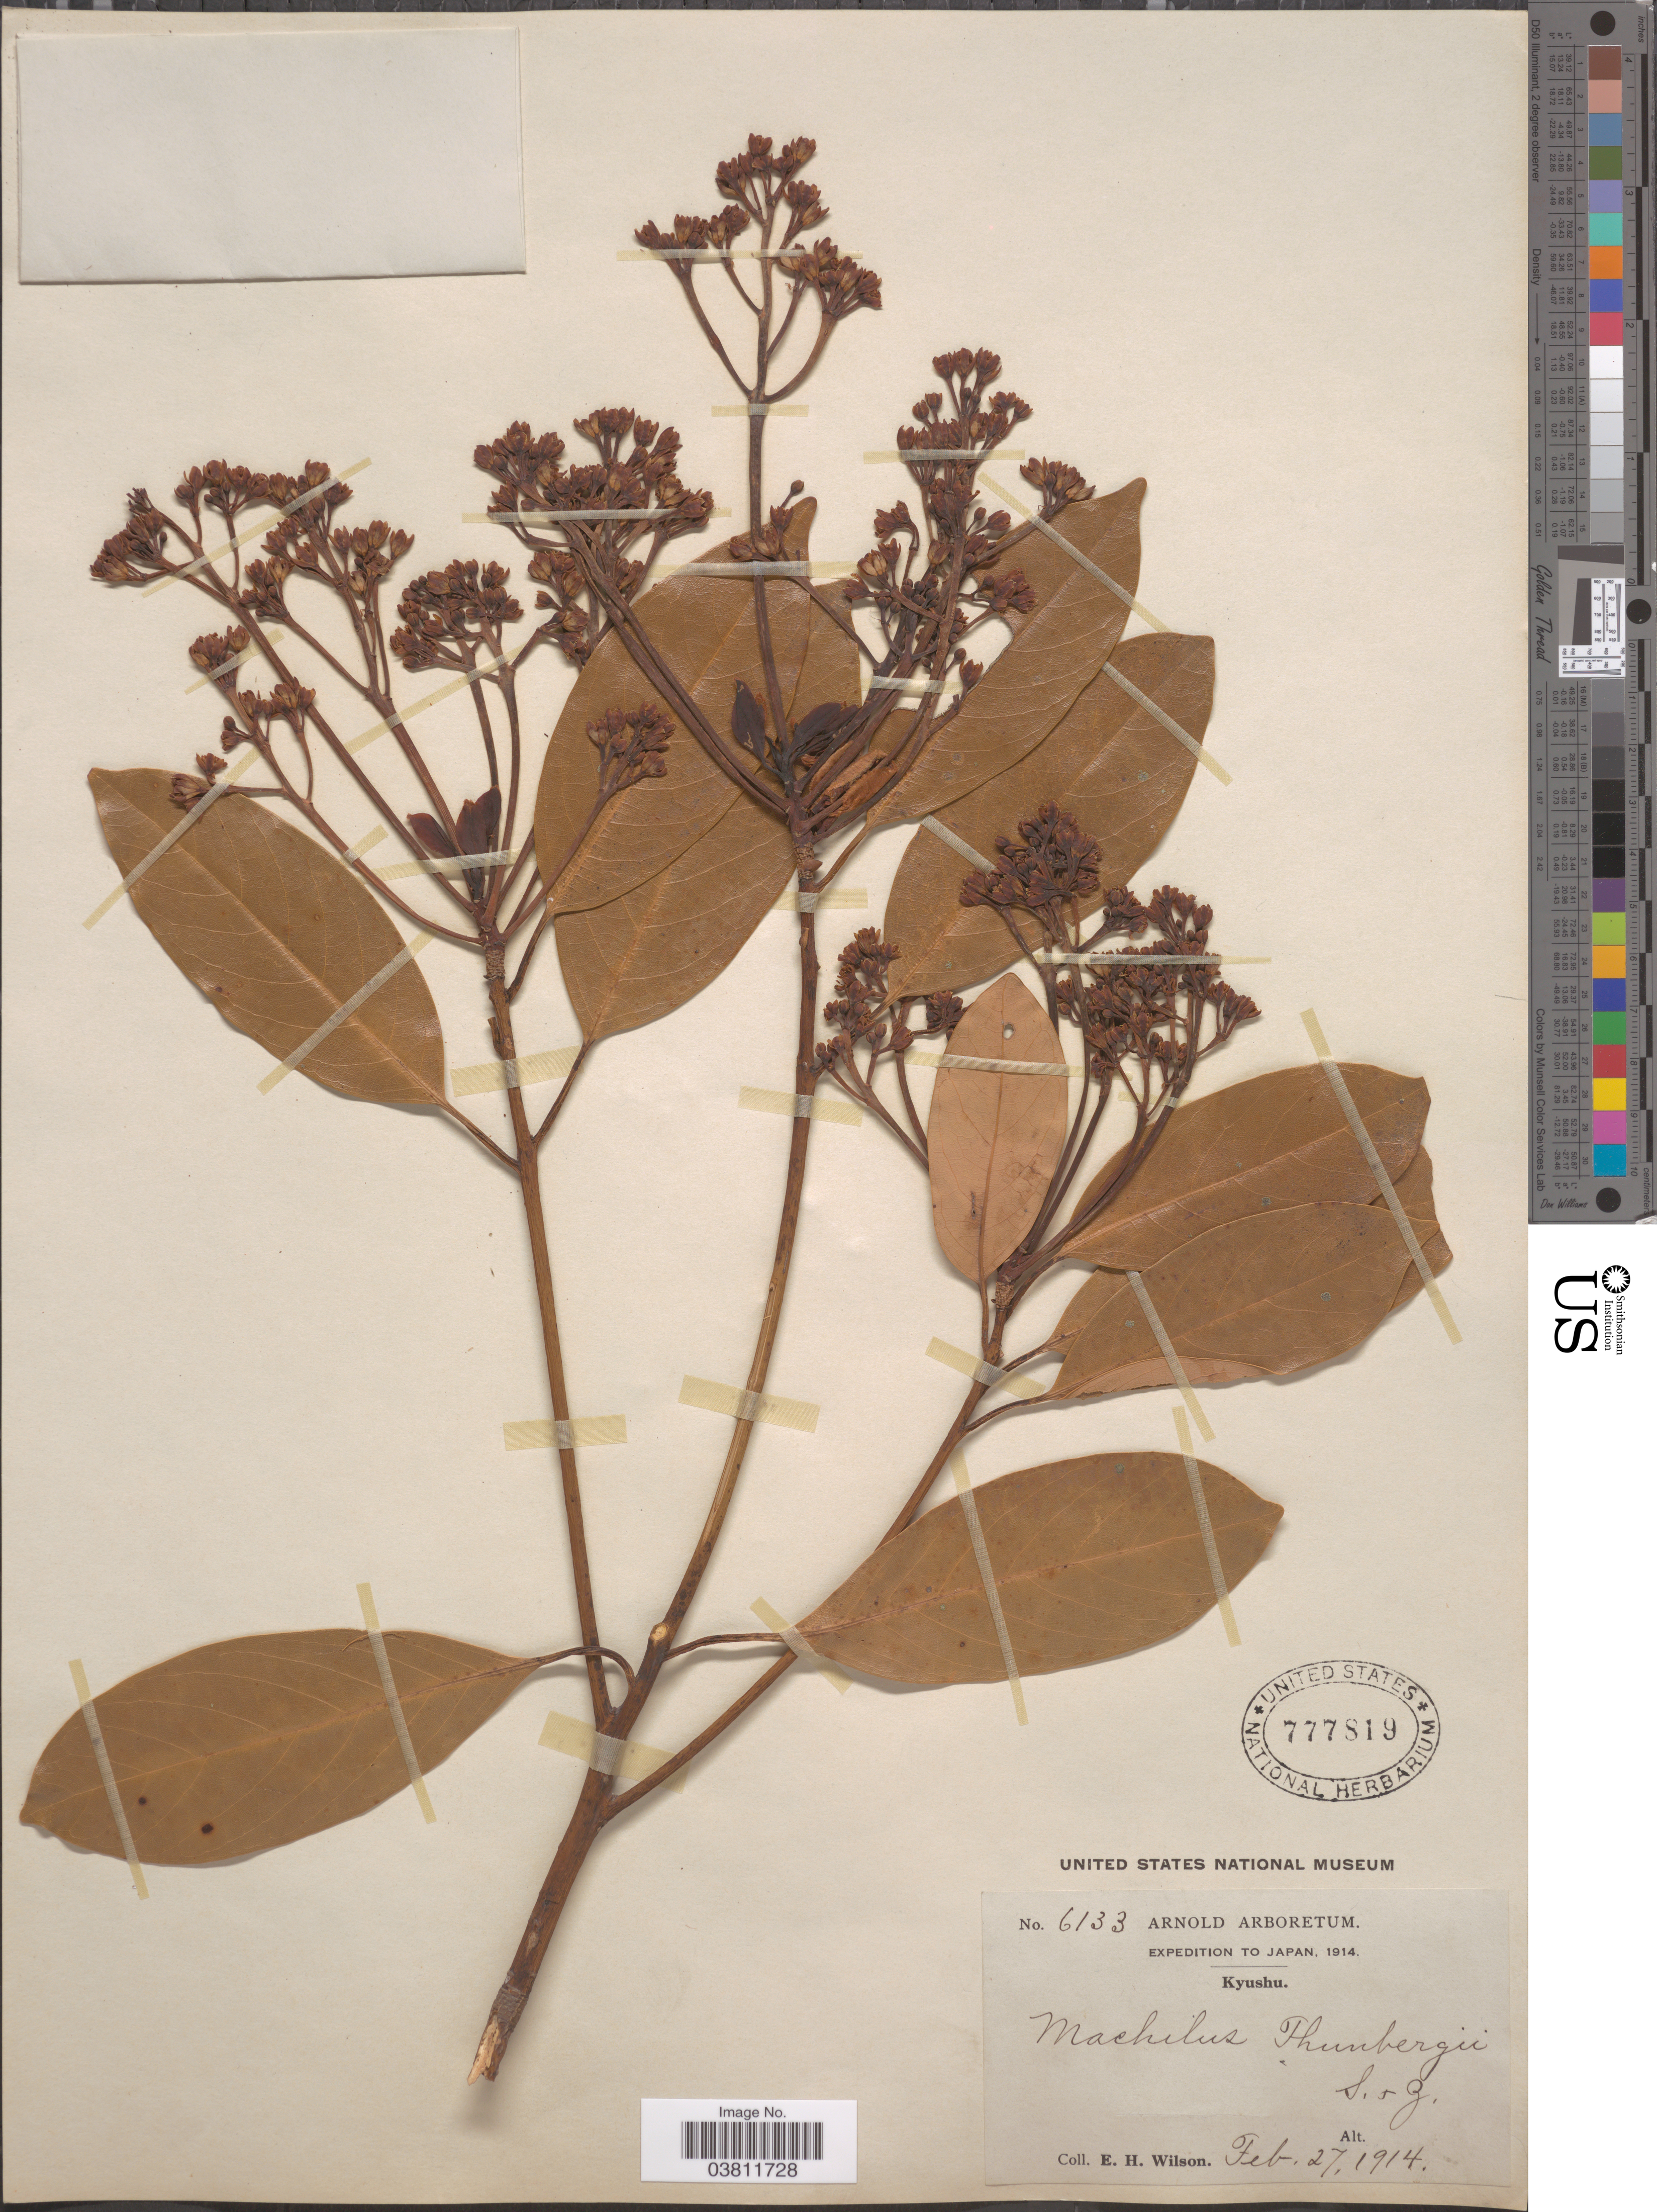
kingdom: Plantae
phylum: Tracheophyta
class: Magnoliopsida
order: Laurales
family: Lauraceae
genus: Machilus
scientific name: Machilus thunbergii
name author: Siebold & Zucc.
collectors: E. Wilson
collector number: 6133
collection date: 1914-02-27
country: Japan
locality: Kyushu.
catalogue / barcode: US 777819